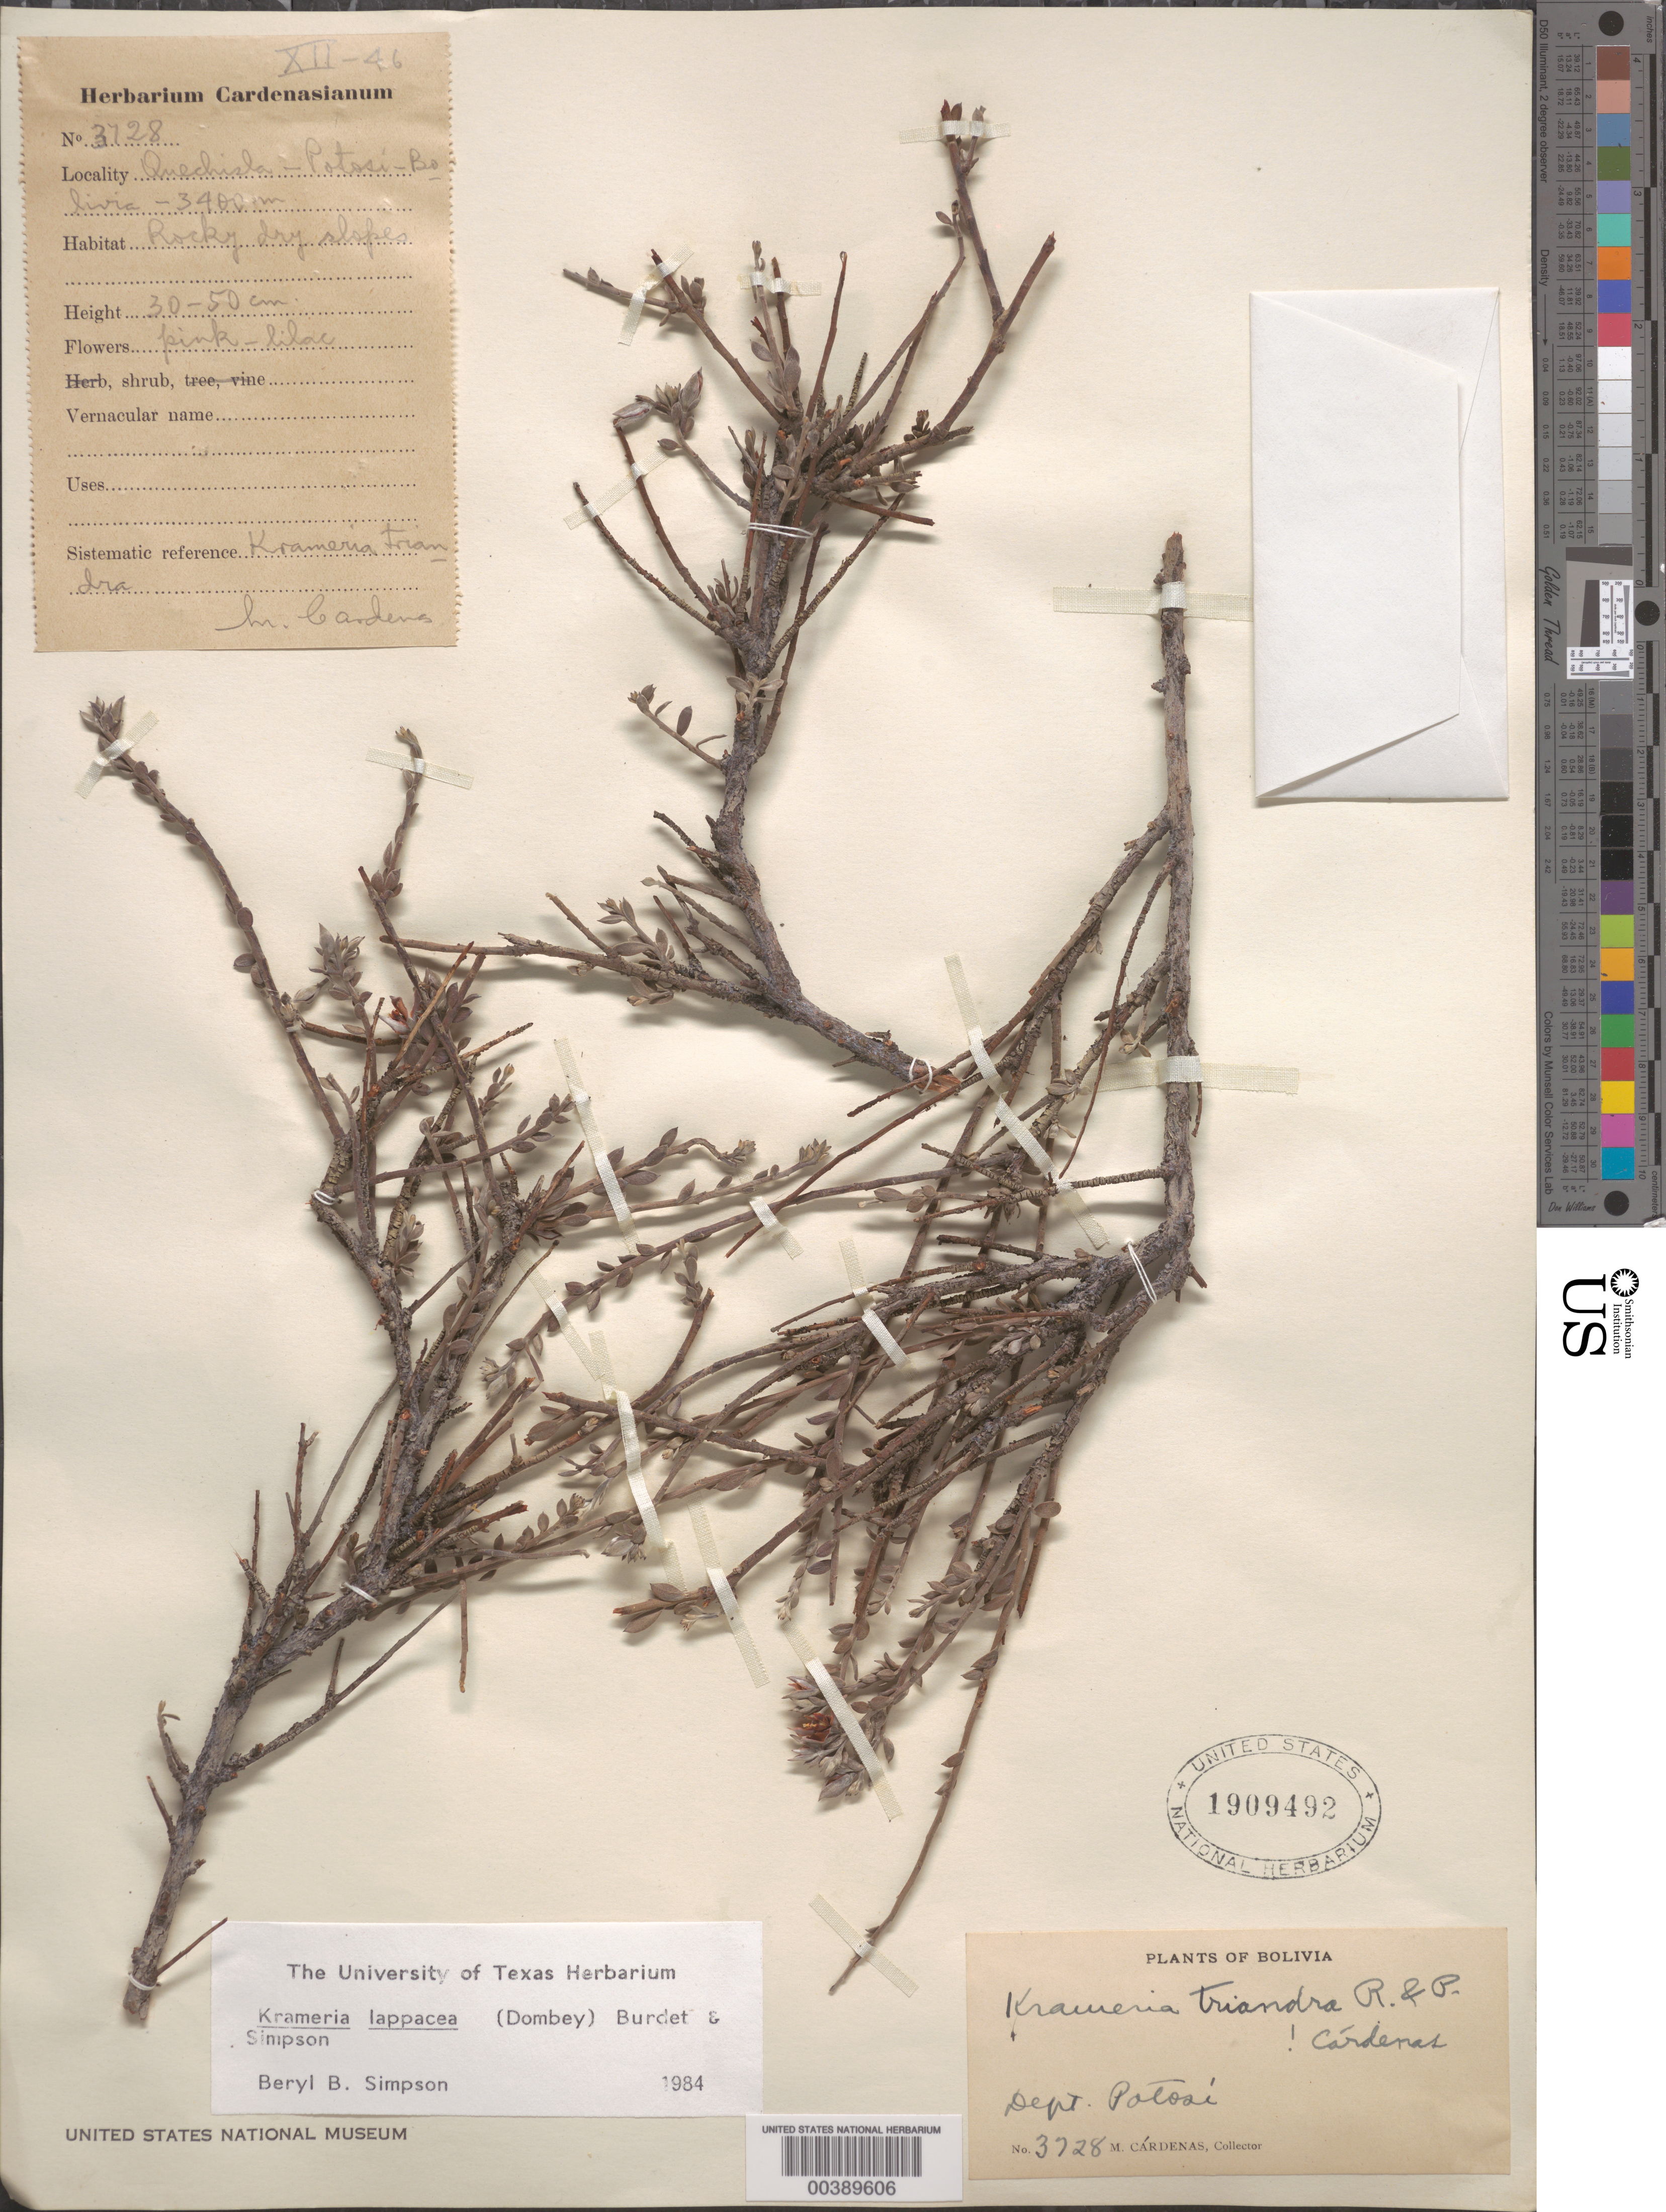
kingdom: Plantae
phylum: Tracheophyta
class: Magnoliopsida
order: Zygophyllales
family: Krameriaceae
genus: Krameria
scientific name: Krameria lappacea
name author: (Dombey) Burdet & B.B. Simpson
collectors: M. Cárdenas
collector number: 3728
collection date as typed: Dec 1946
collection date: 1946-12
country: Bolivia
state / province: Potosí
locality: Quechisla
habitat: Rocky dry slopes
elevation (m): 3400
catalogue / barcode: US 1909492